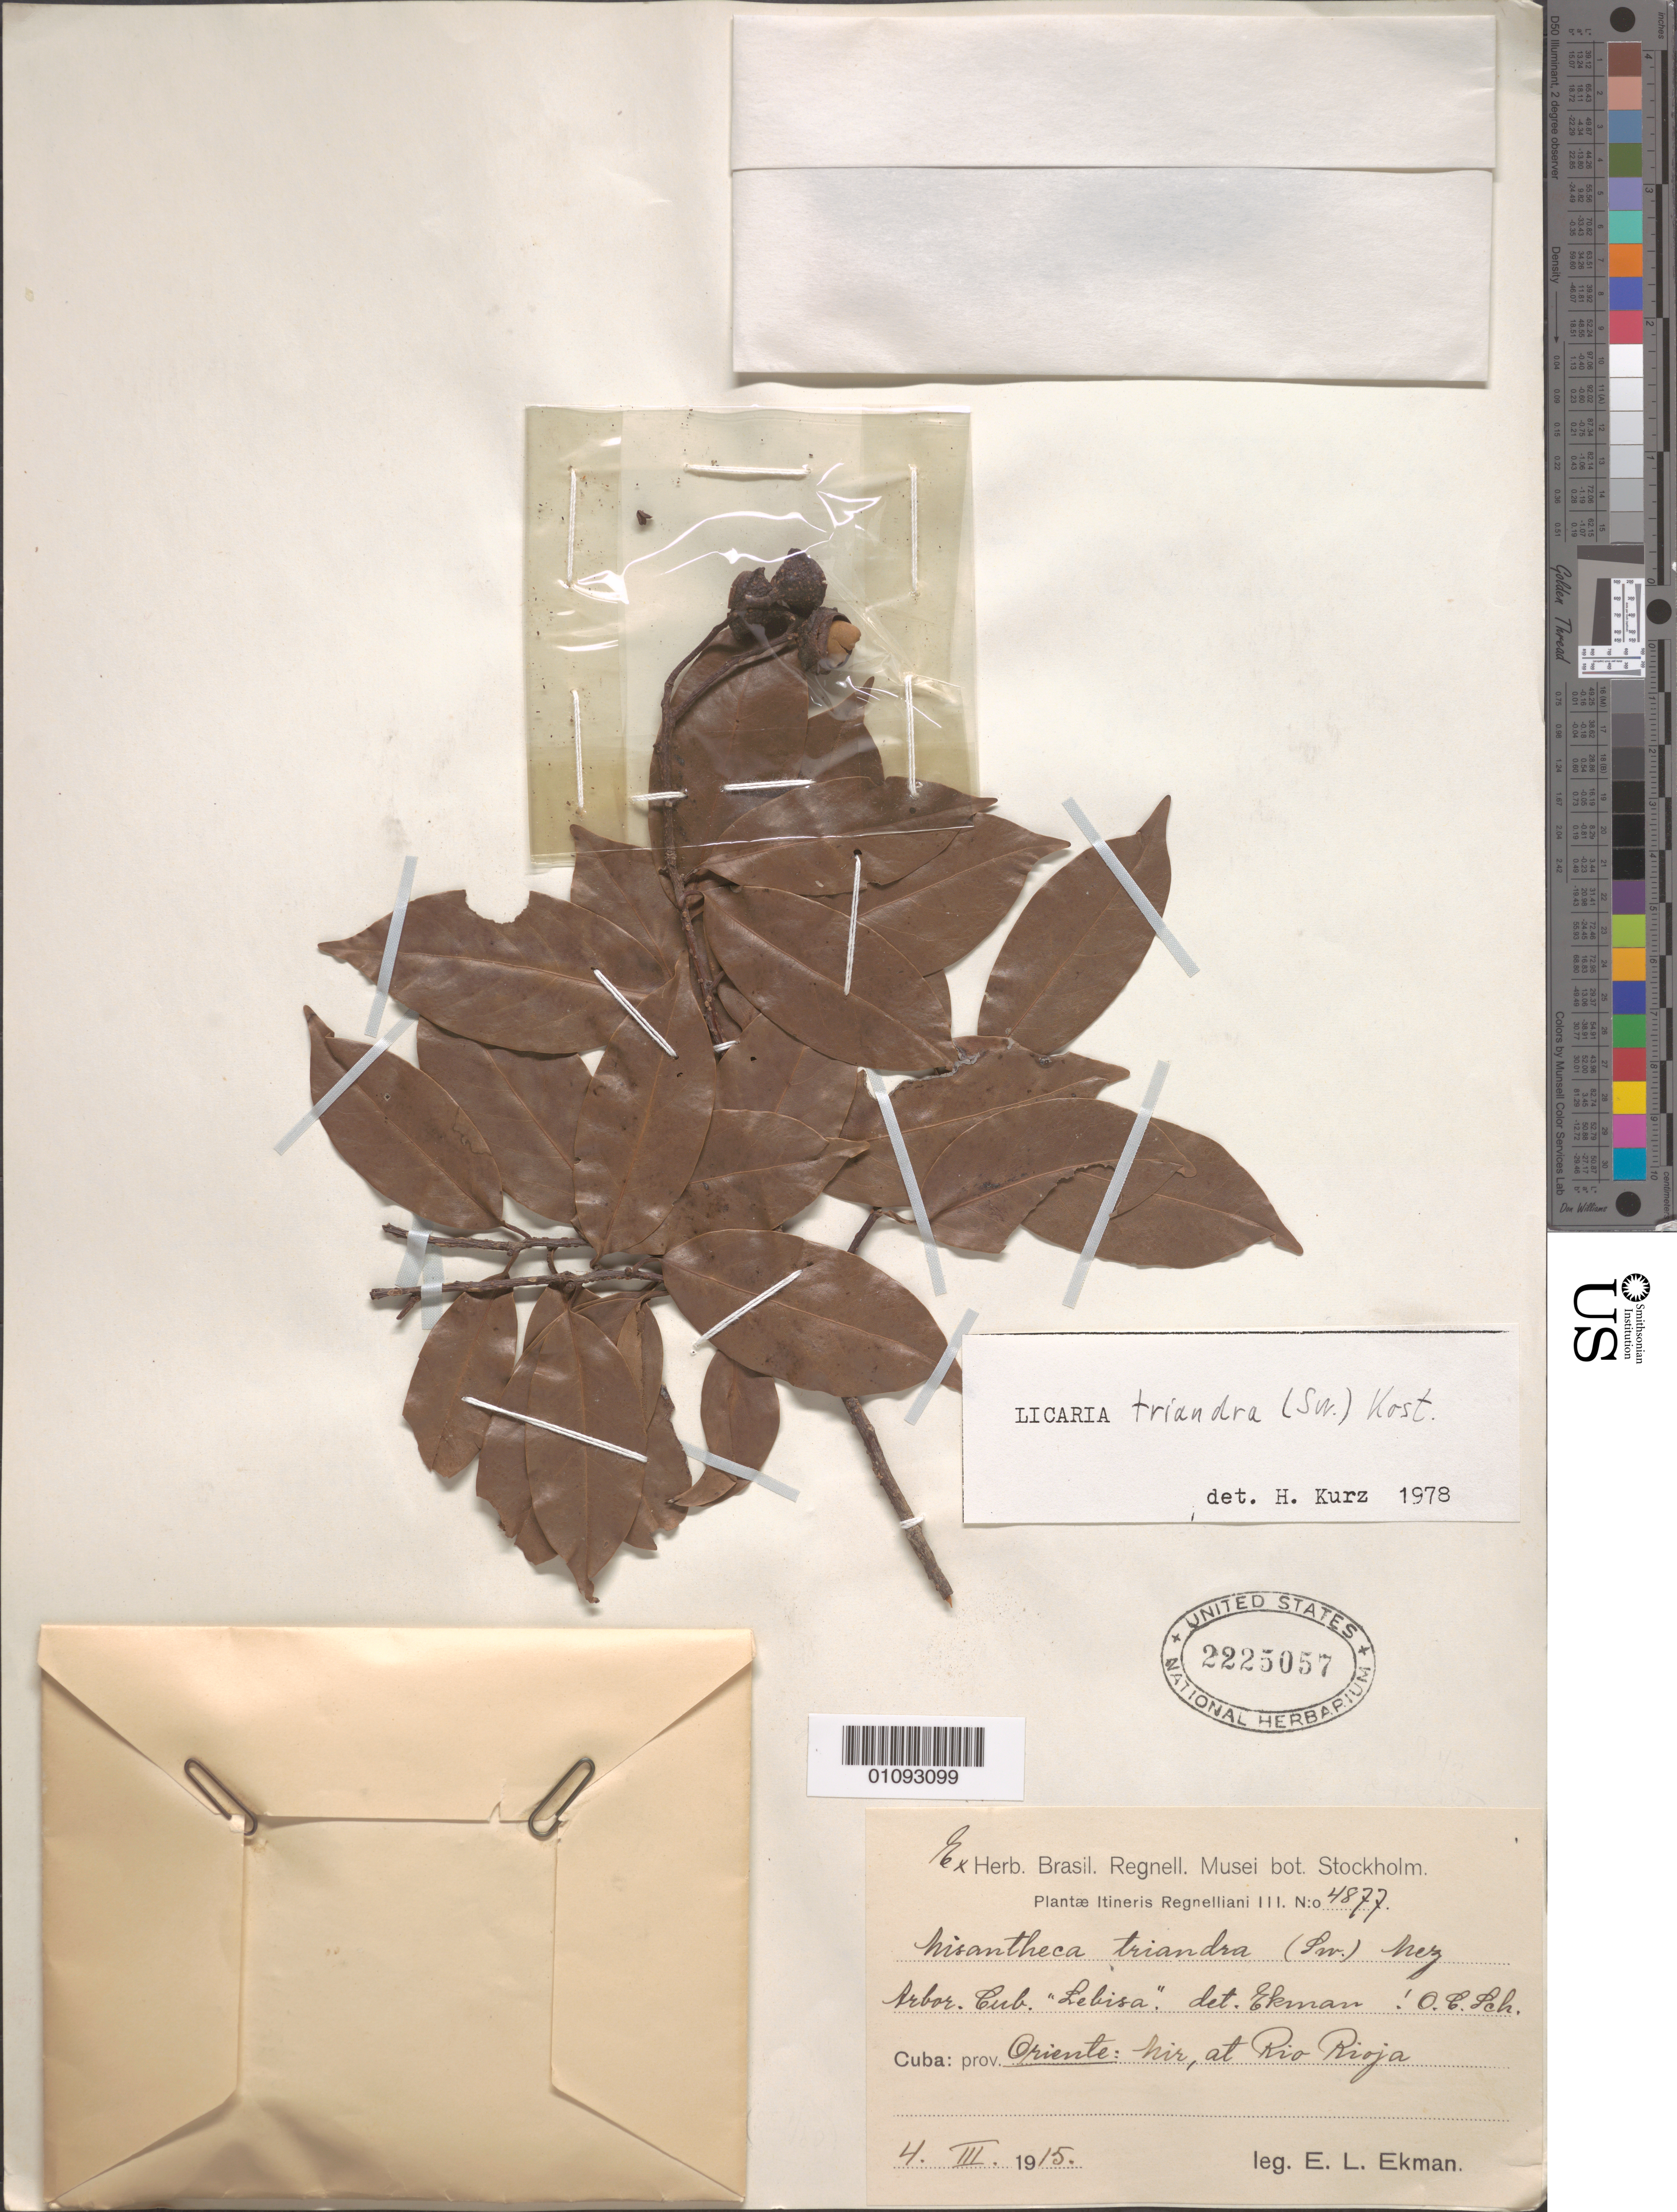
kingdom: Plantae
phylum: Tracheophyta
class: Magnoliopsida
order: Laurales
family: Lauraceae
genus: Licaria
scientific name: Licaria triandra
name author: (Sw.) Kosterm.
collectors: E. L. Ekman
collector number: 4877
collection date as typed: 04 Mar 1915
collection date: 1915-03-04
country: Cuba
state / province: Oriente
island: Cuba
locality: Rio Riaja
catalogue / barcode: US 2225057